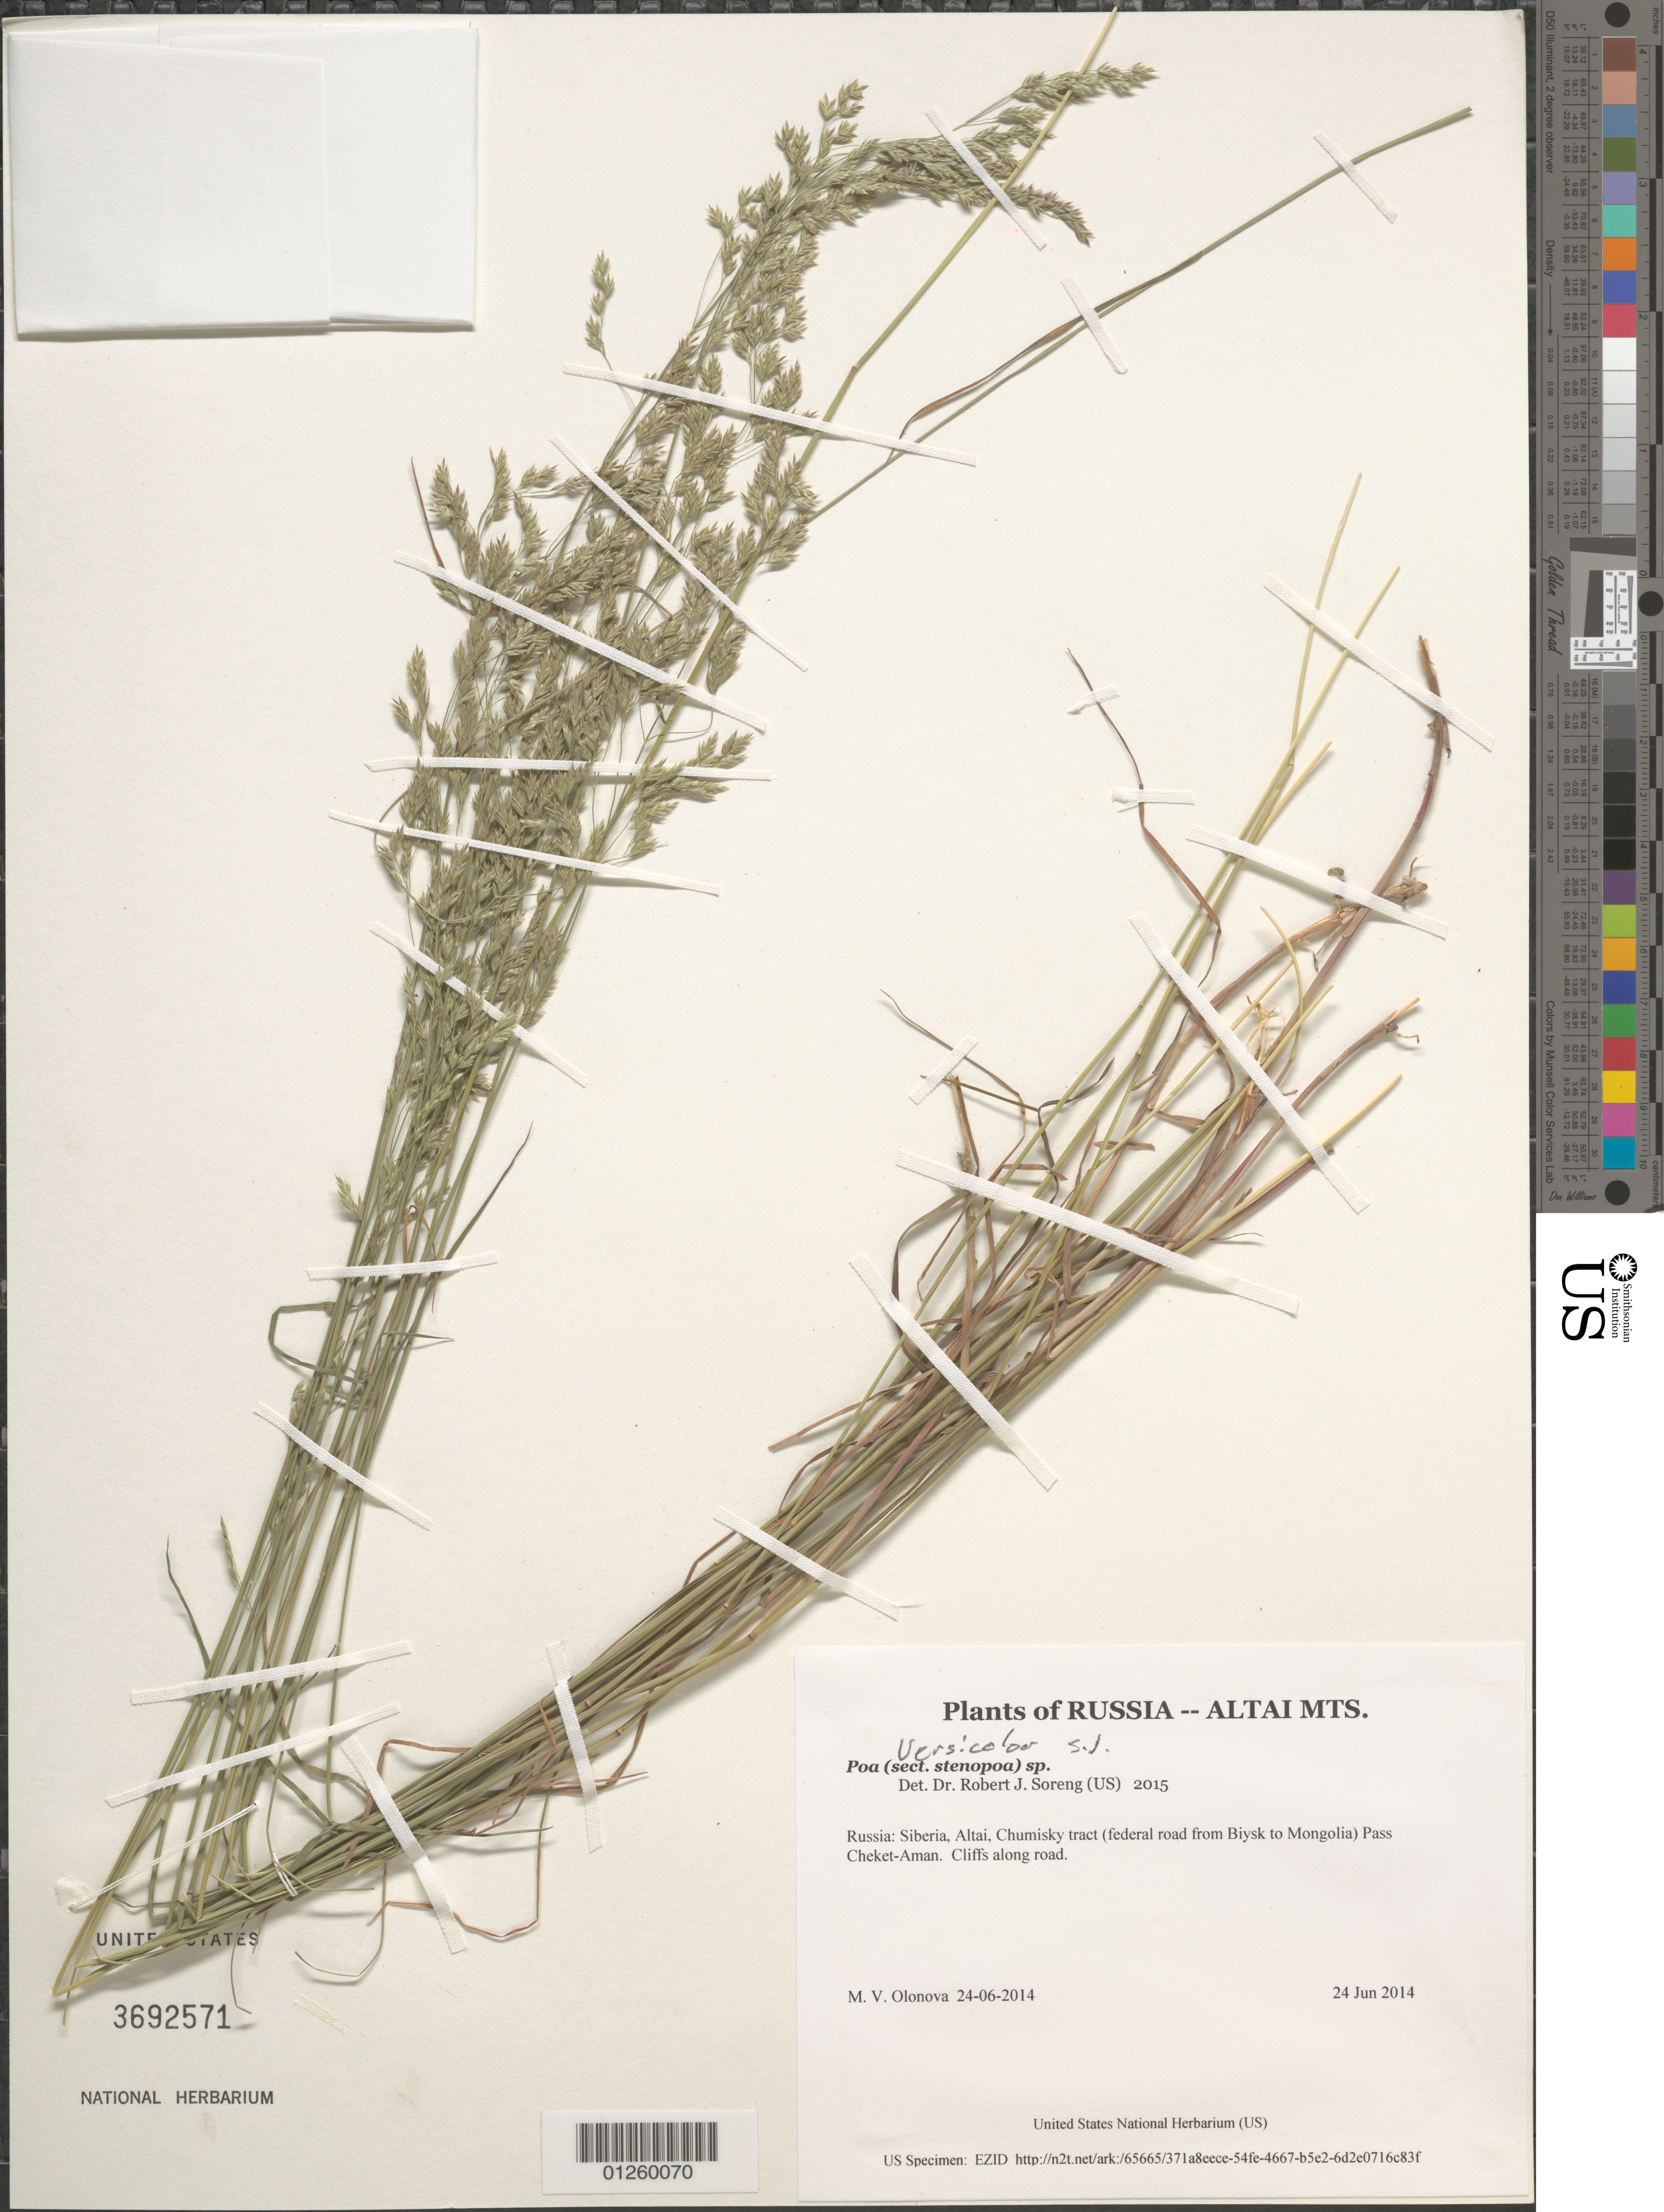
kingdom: Plantae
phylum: Tracheophyta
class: Liliopsida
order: Poales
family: Poaceae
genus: Poa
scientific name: Poa versicolor subsp. s.l.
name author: Besser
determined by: Soreng, Robert J., Research Associate (BOT), Smithsonian Institution - National Museum of Natural History (UNITED STATES)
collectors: M. V. Olonova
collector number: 24-06-2014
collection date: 2014-06-24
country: Russian Federation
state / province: Altai Republic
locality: Siberia, Altai, Chumisky tract (federal road from Biysk to Mongolia) Pass Cheket-Aman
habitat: Cliffs along road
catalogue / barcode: US 3692571